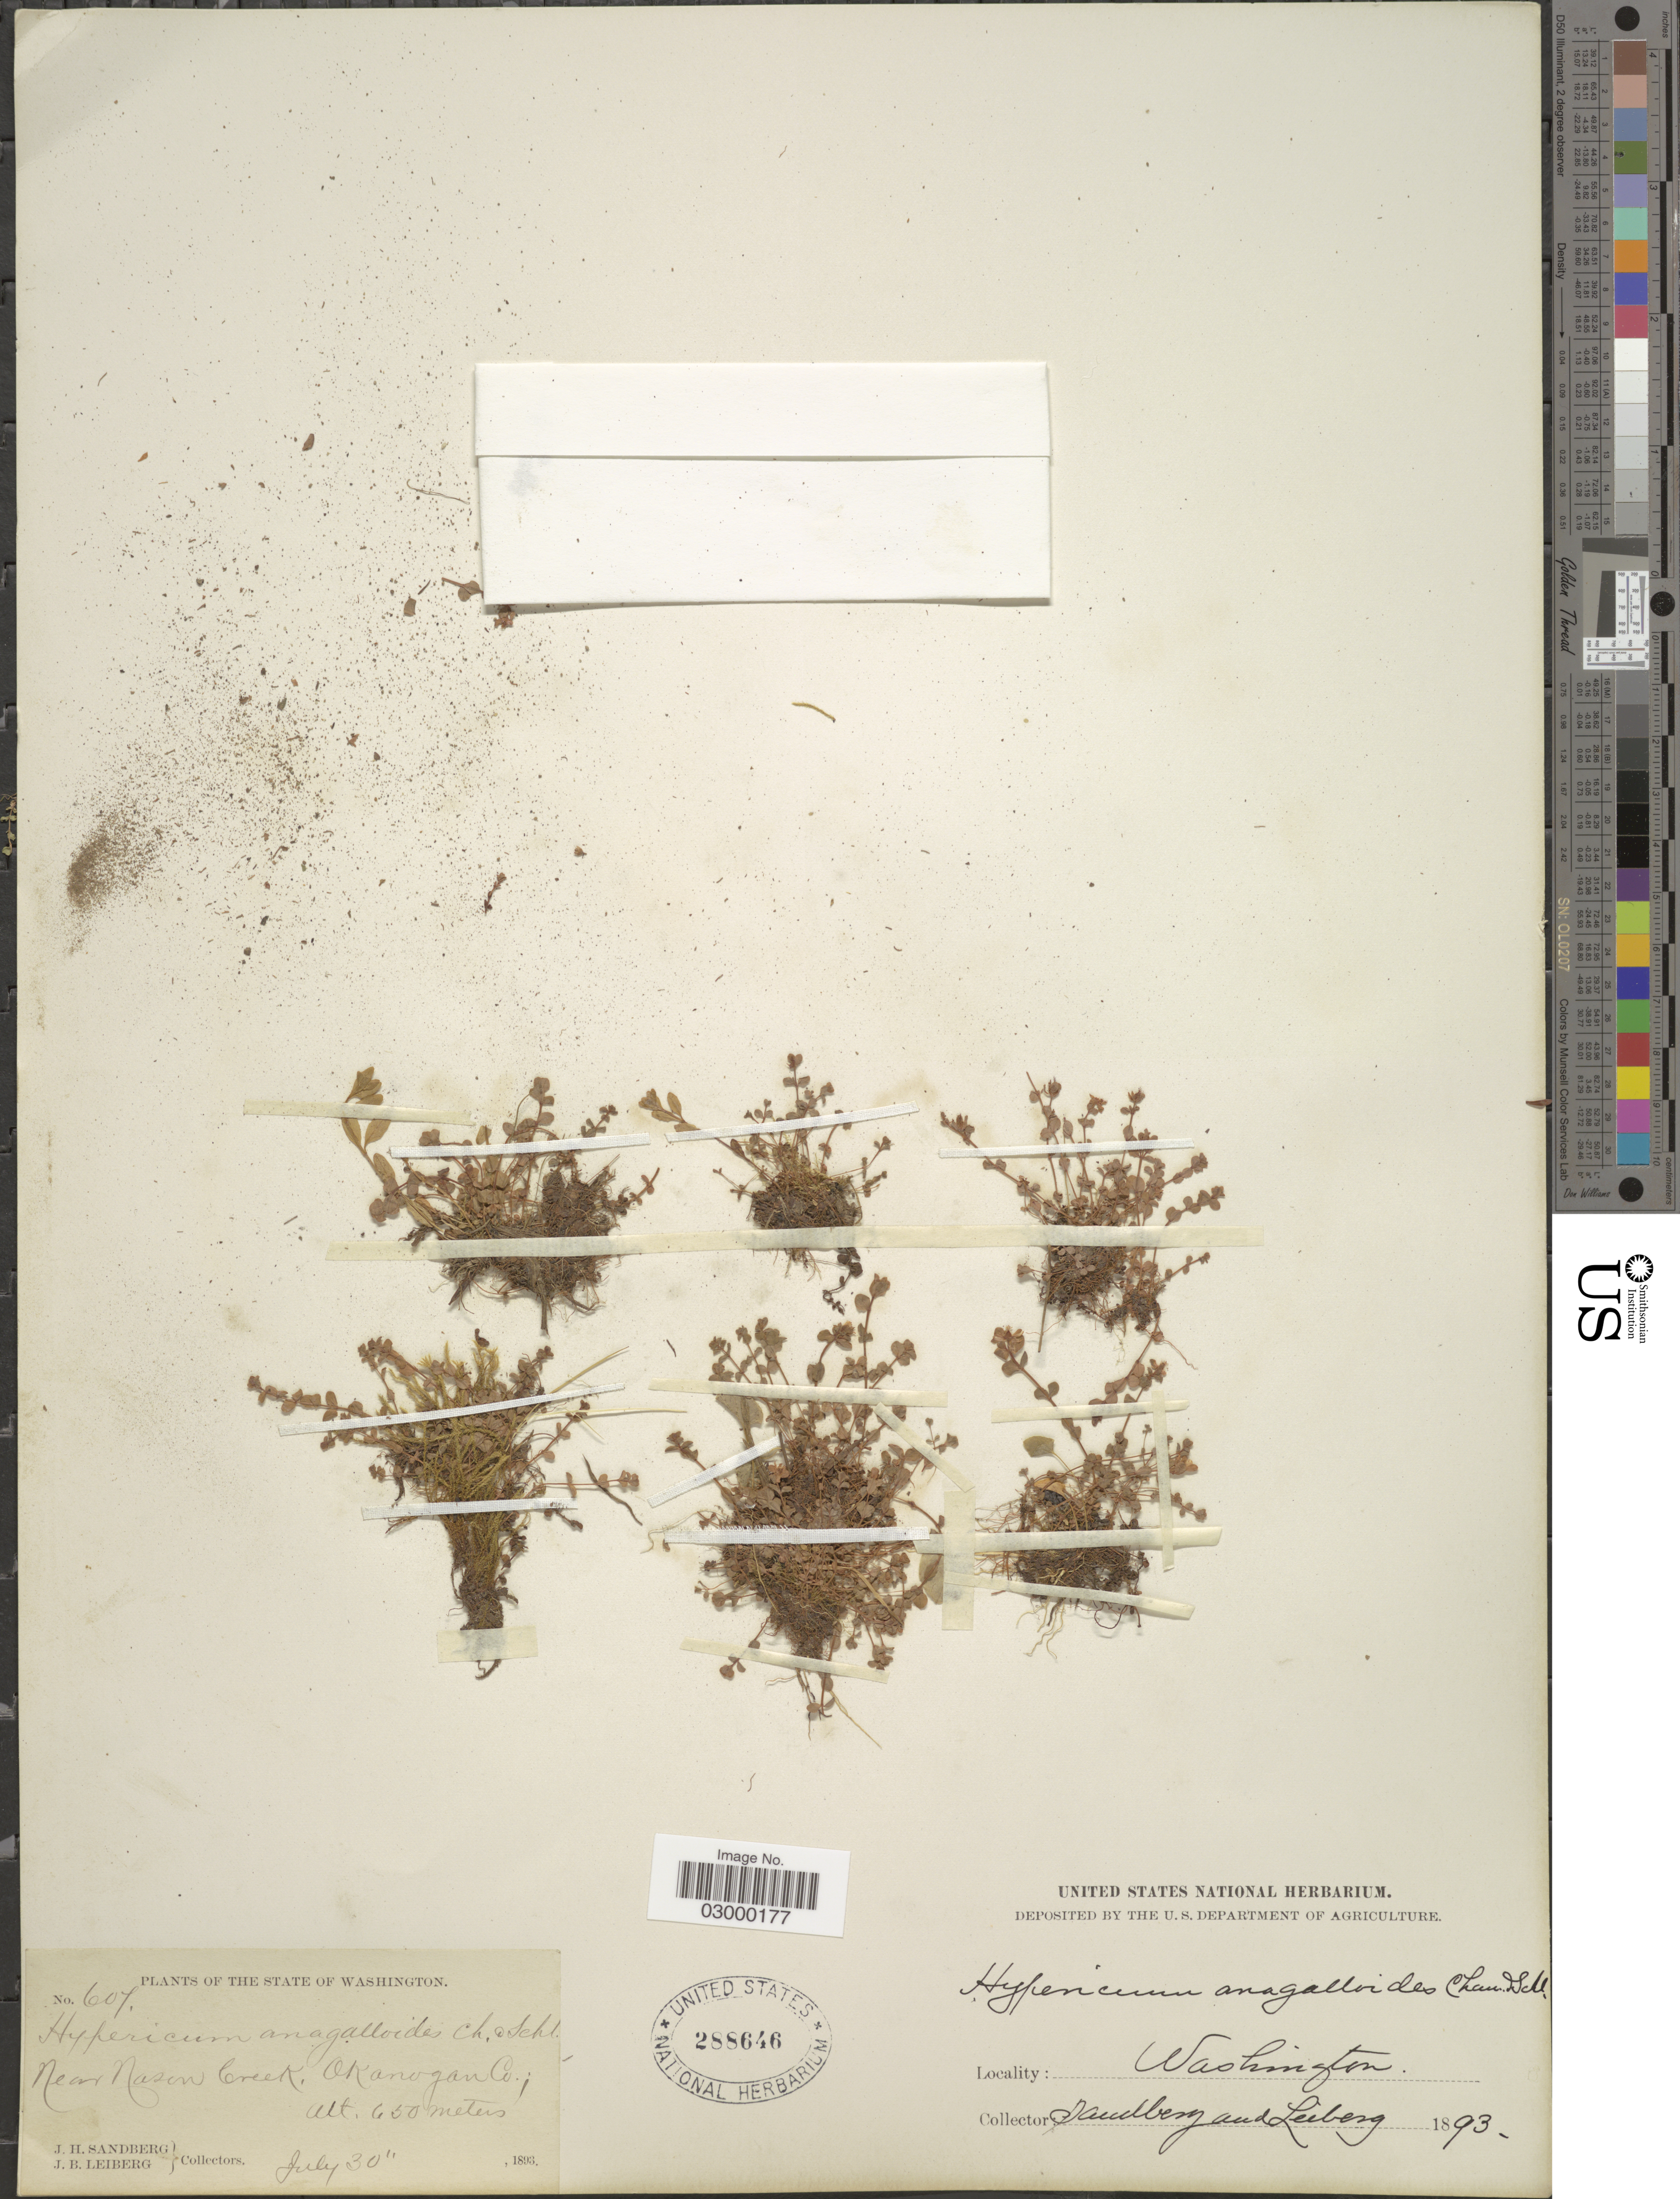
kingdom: Plantae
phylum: Tracheophyta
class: Magnoliopsida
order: Malpighiales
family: Hypericaceae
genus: Hypericum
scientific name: Hypericum anagalloides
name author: Cham. & Schltdl.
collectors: J. Sanberg & J. B. Leiberg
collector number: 607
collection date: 1893-07-30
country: United States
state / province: Washington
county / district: Okanogan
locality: Near Nason Creek, Okanogan Co.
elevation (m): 650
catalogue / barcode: US 288646